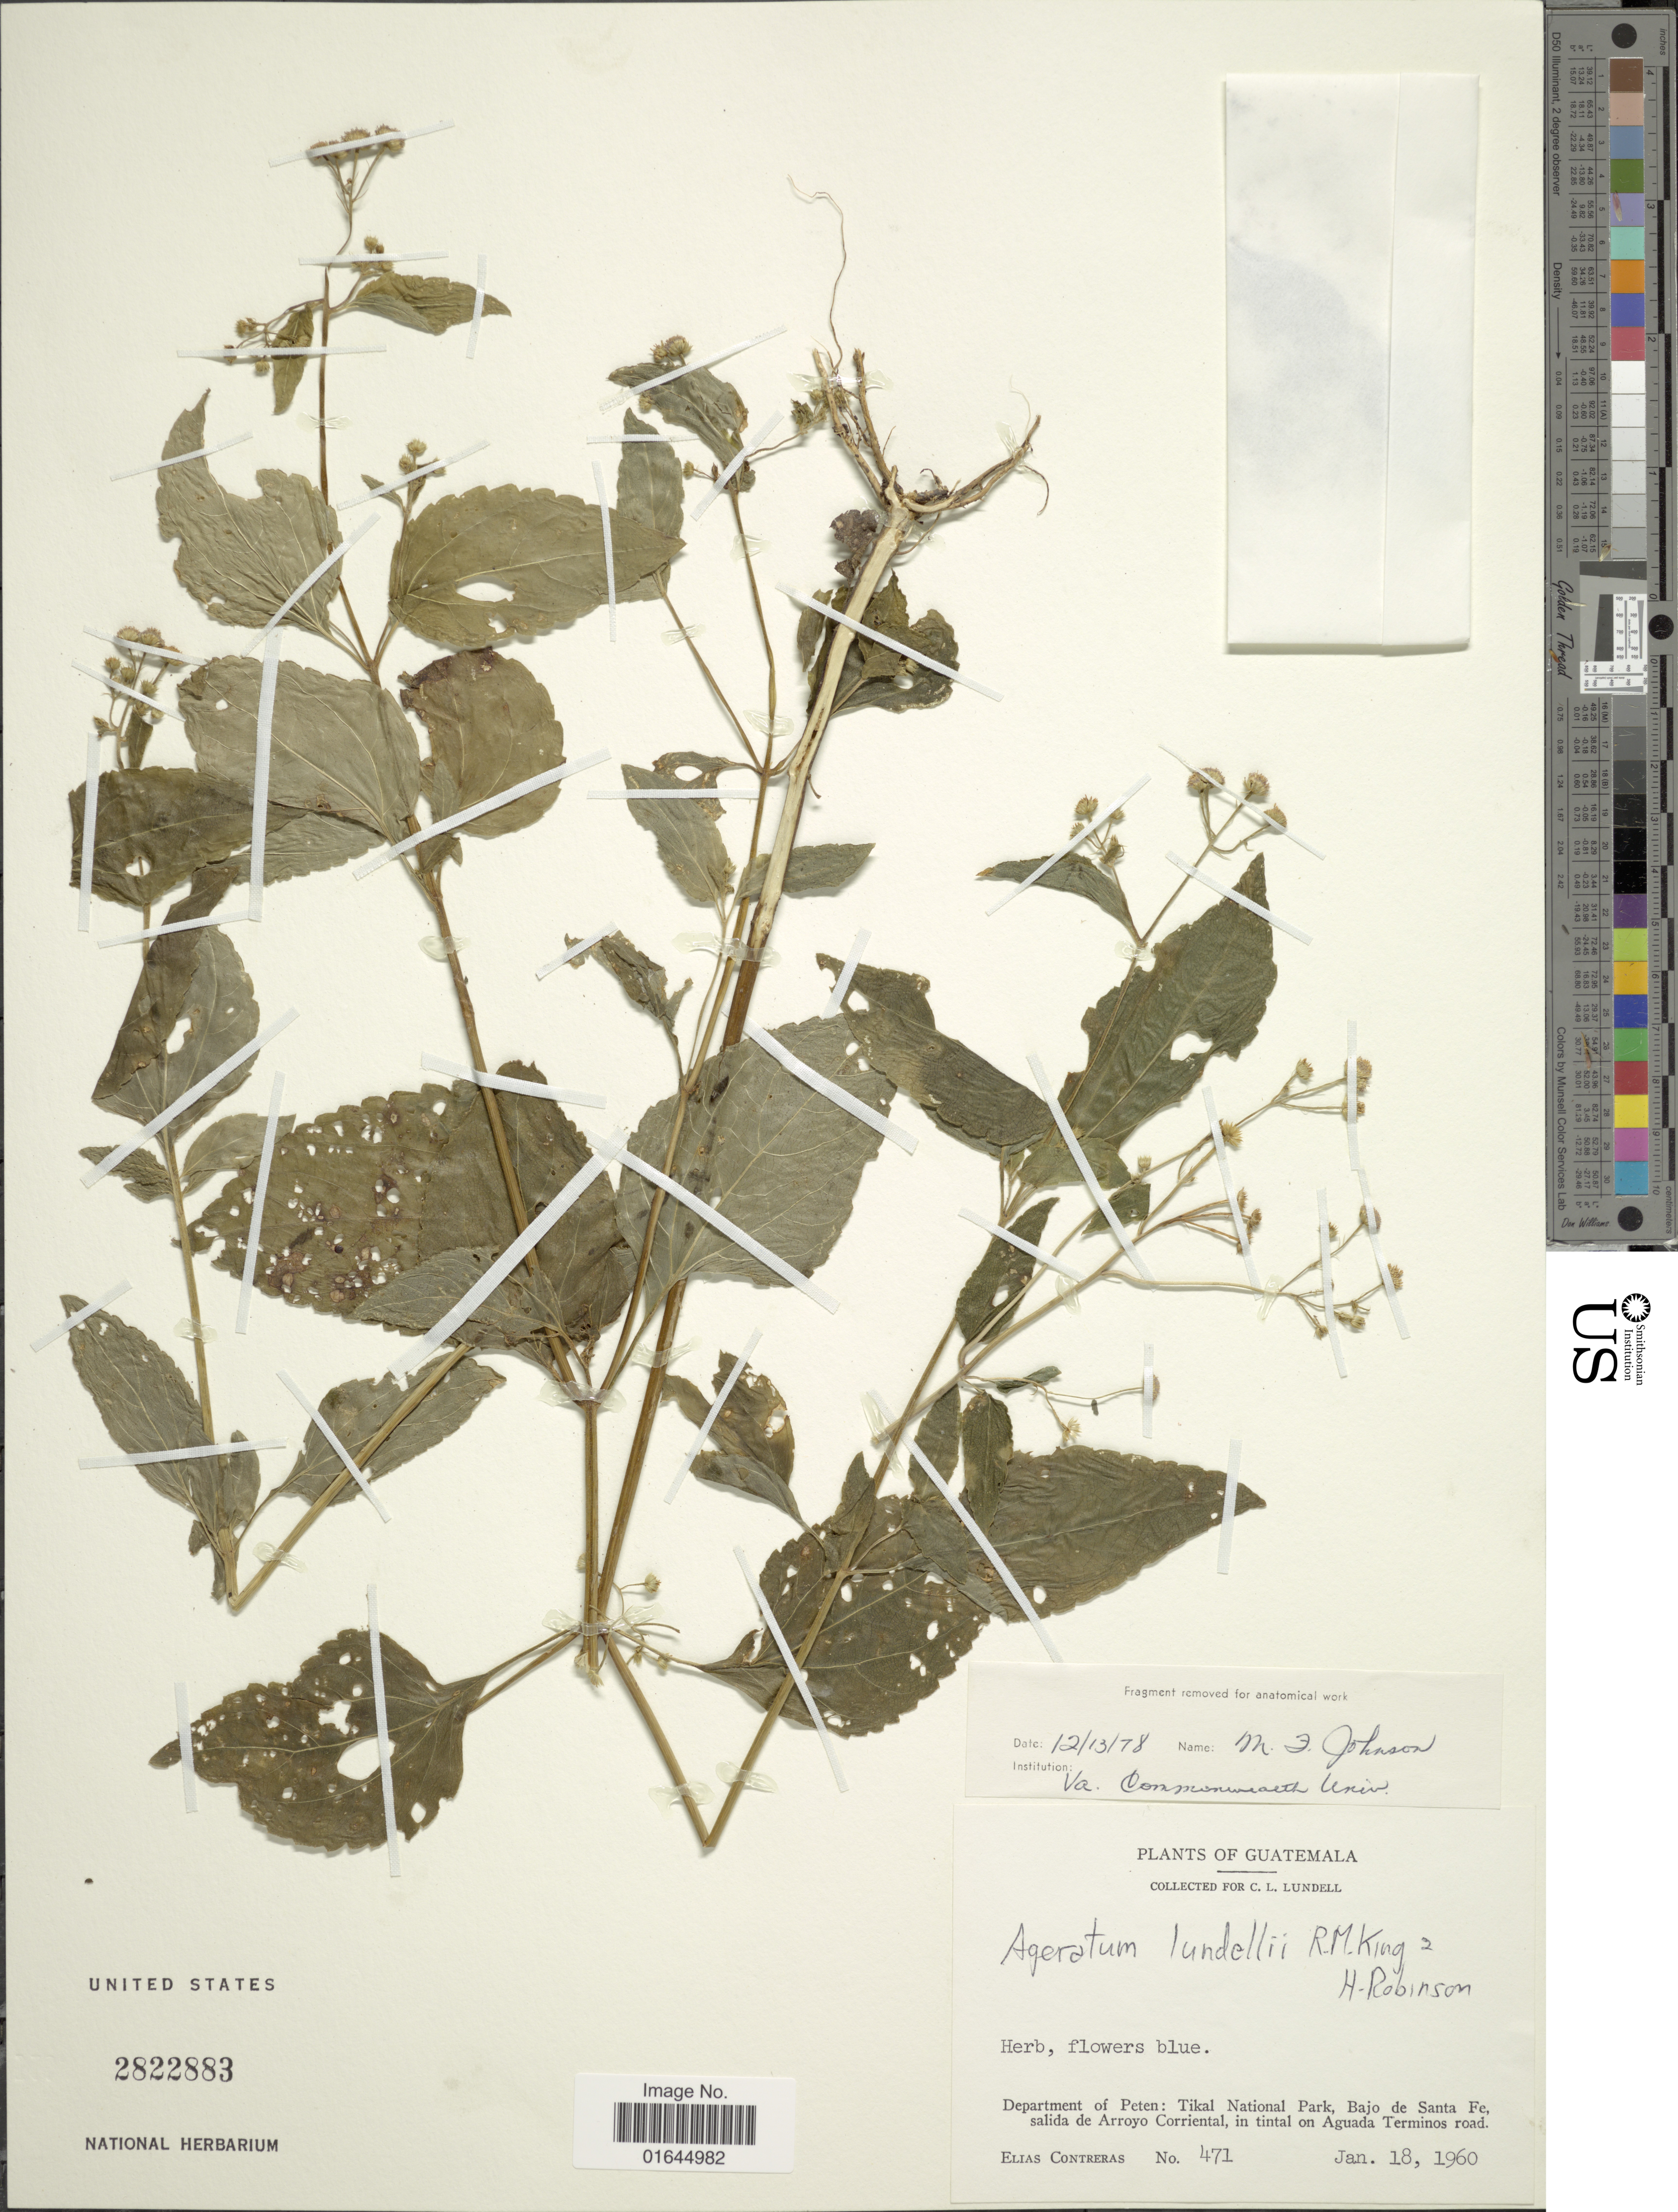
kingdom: Plantae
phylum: Tracheophyta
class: Magnoliopsida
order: Asterales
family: Asteraceae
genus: Ageratum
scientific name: Ageratum lundellii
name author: R.M. King & H. Rob.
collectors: E. Contreras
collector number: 471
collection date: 1960-01-18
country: Guatemala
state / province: El Petén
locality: Department of Peten: Tikal National Park, Bajo de Santa Fe, salida de Arroyo Corriental, in tintal on Aguada Terminos road.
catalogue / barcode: US 2822883